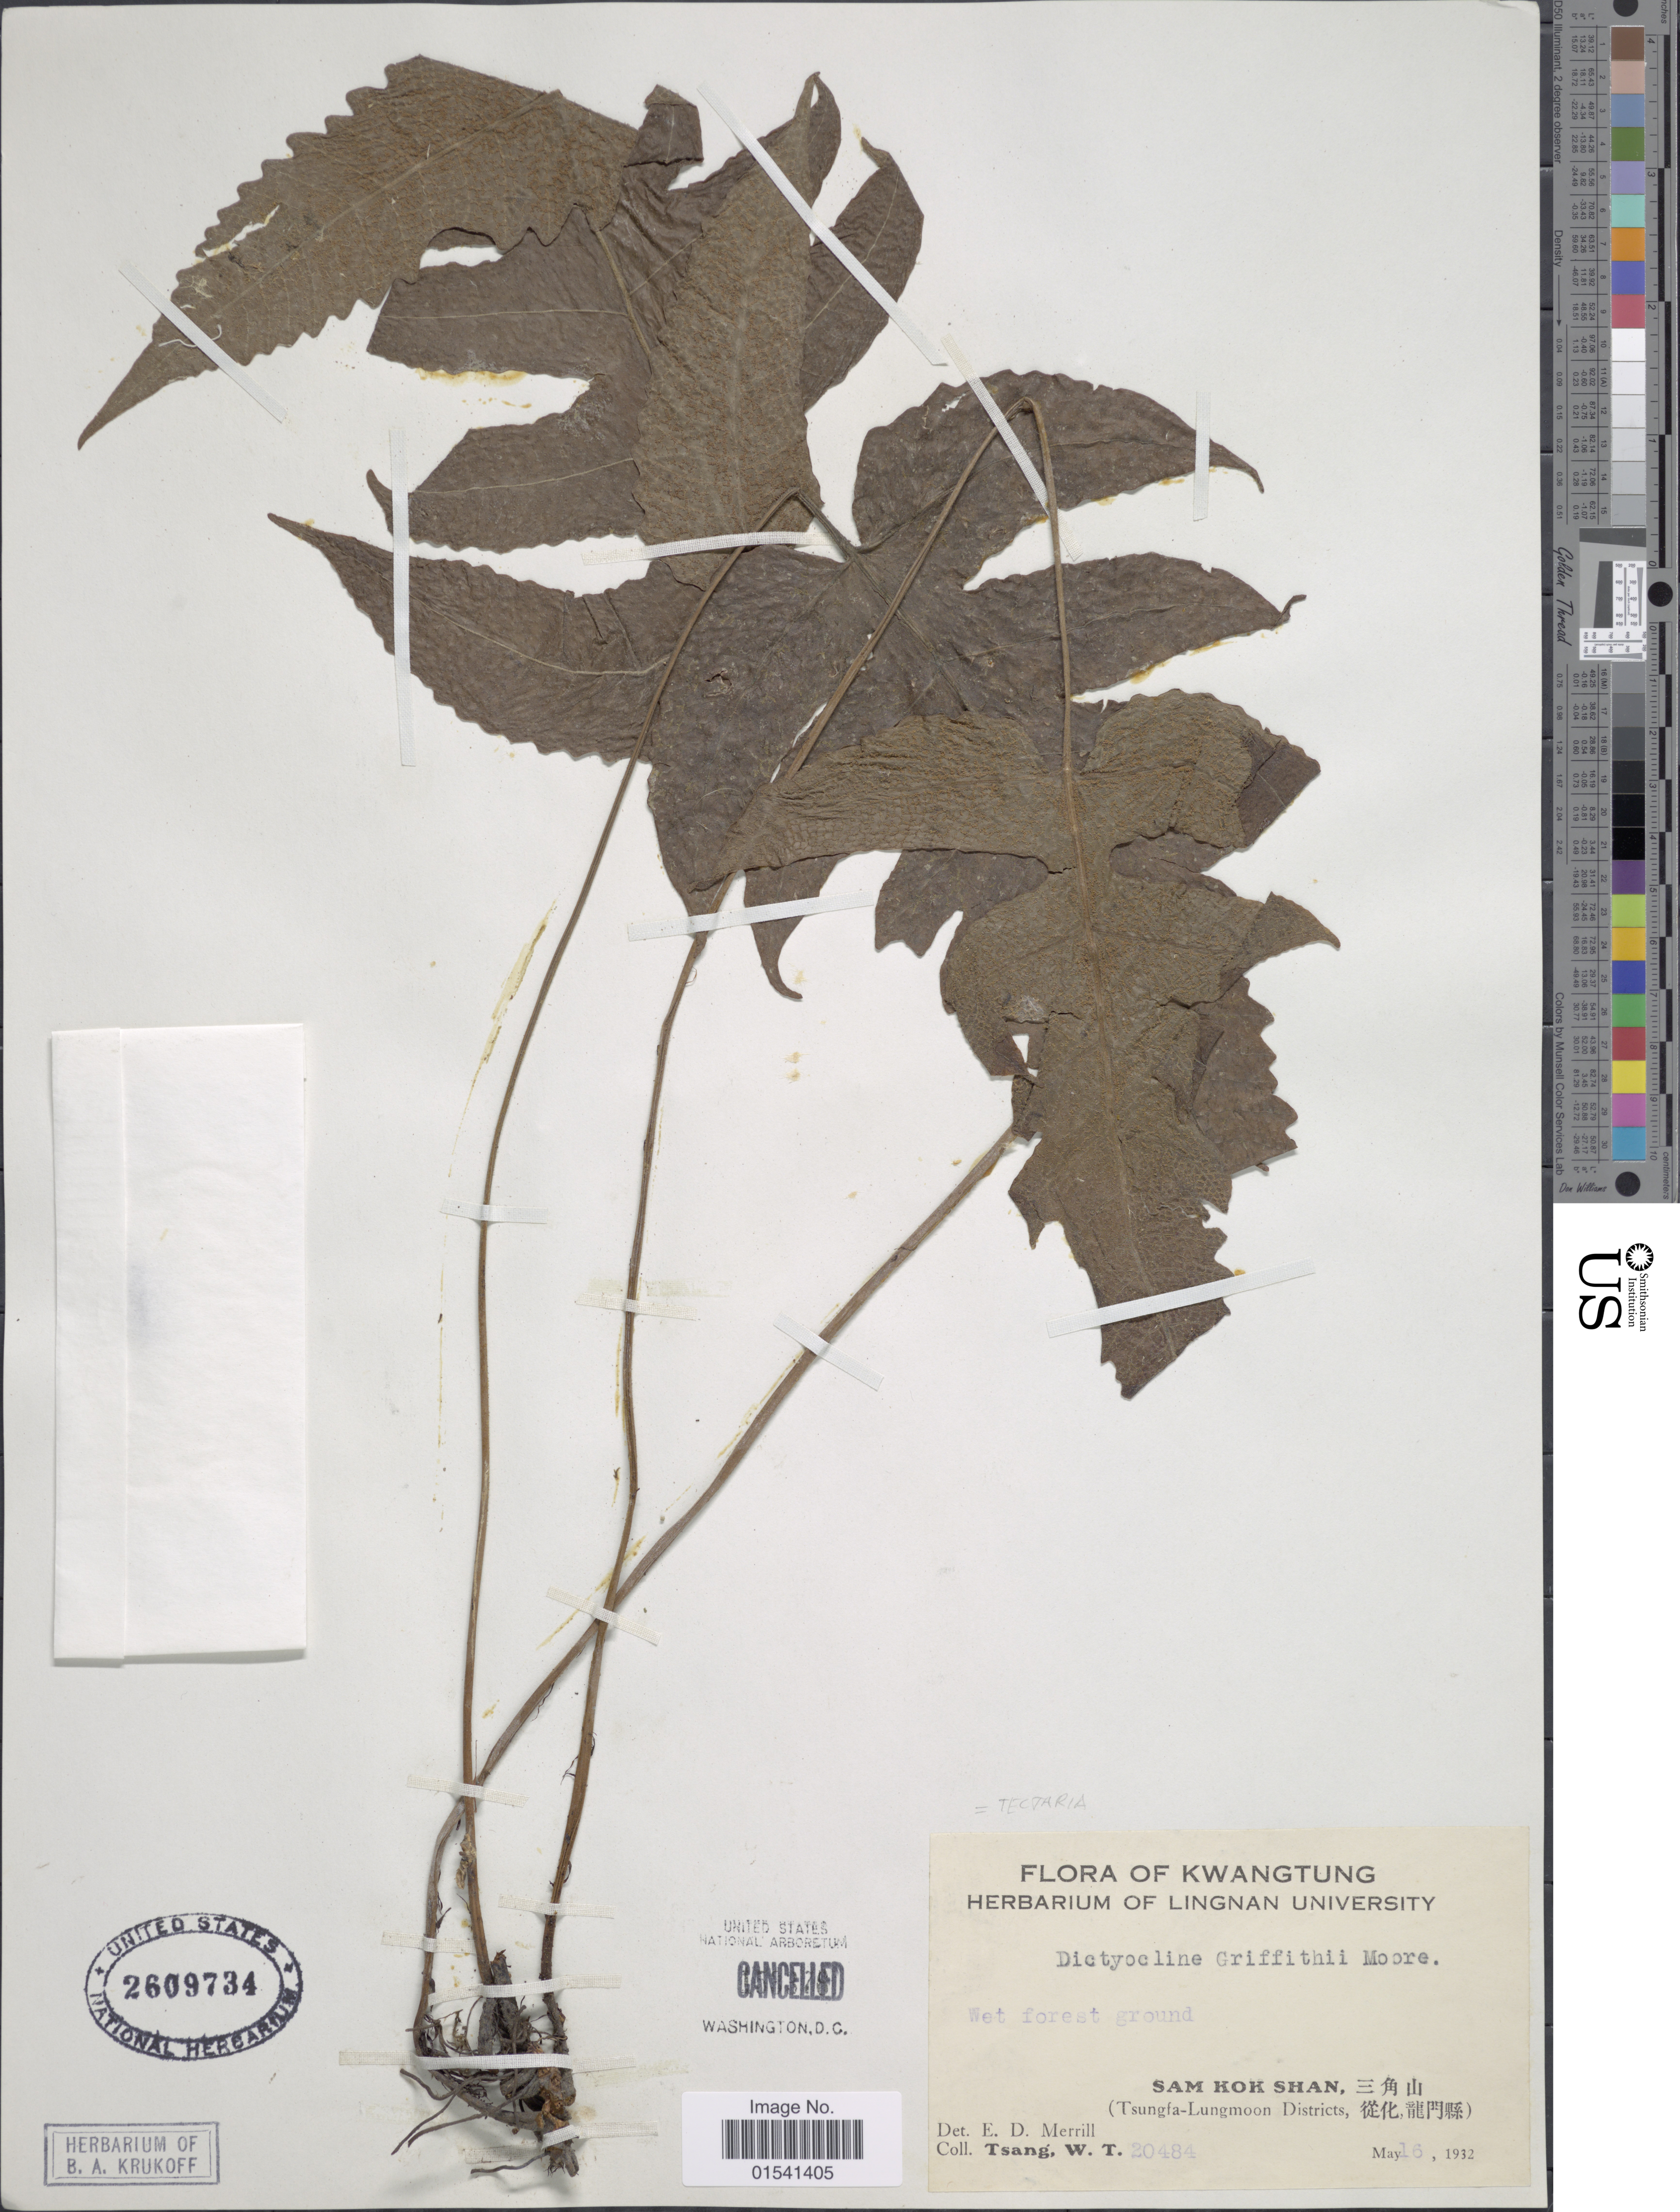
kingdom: Plantae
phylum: Tracheophyta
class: Polypodiopsida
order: Polypodiales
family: Thelypteridaceae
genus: Stegnogramma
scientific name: Stegnogramma griffithii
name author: (T. Moore) K. Iwats.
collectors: W. T. Tsang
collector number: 20484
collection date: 1932-05-16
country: China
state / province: Guangdong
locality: Kwatung,Sam kok Shan, (Tsungfa-Lungmoon Districts,)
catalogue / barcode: US 2609734